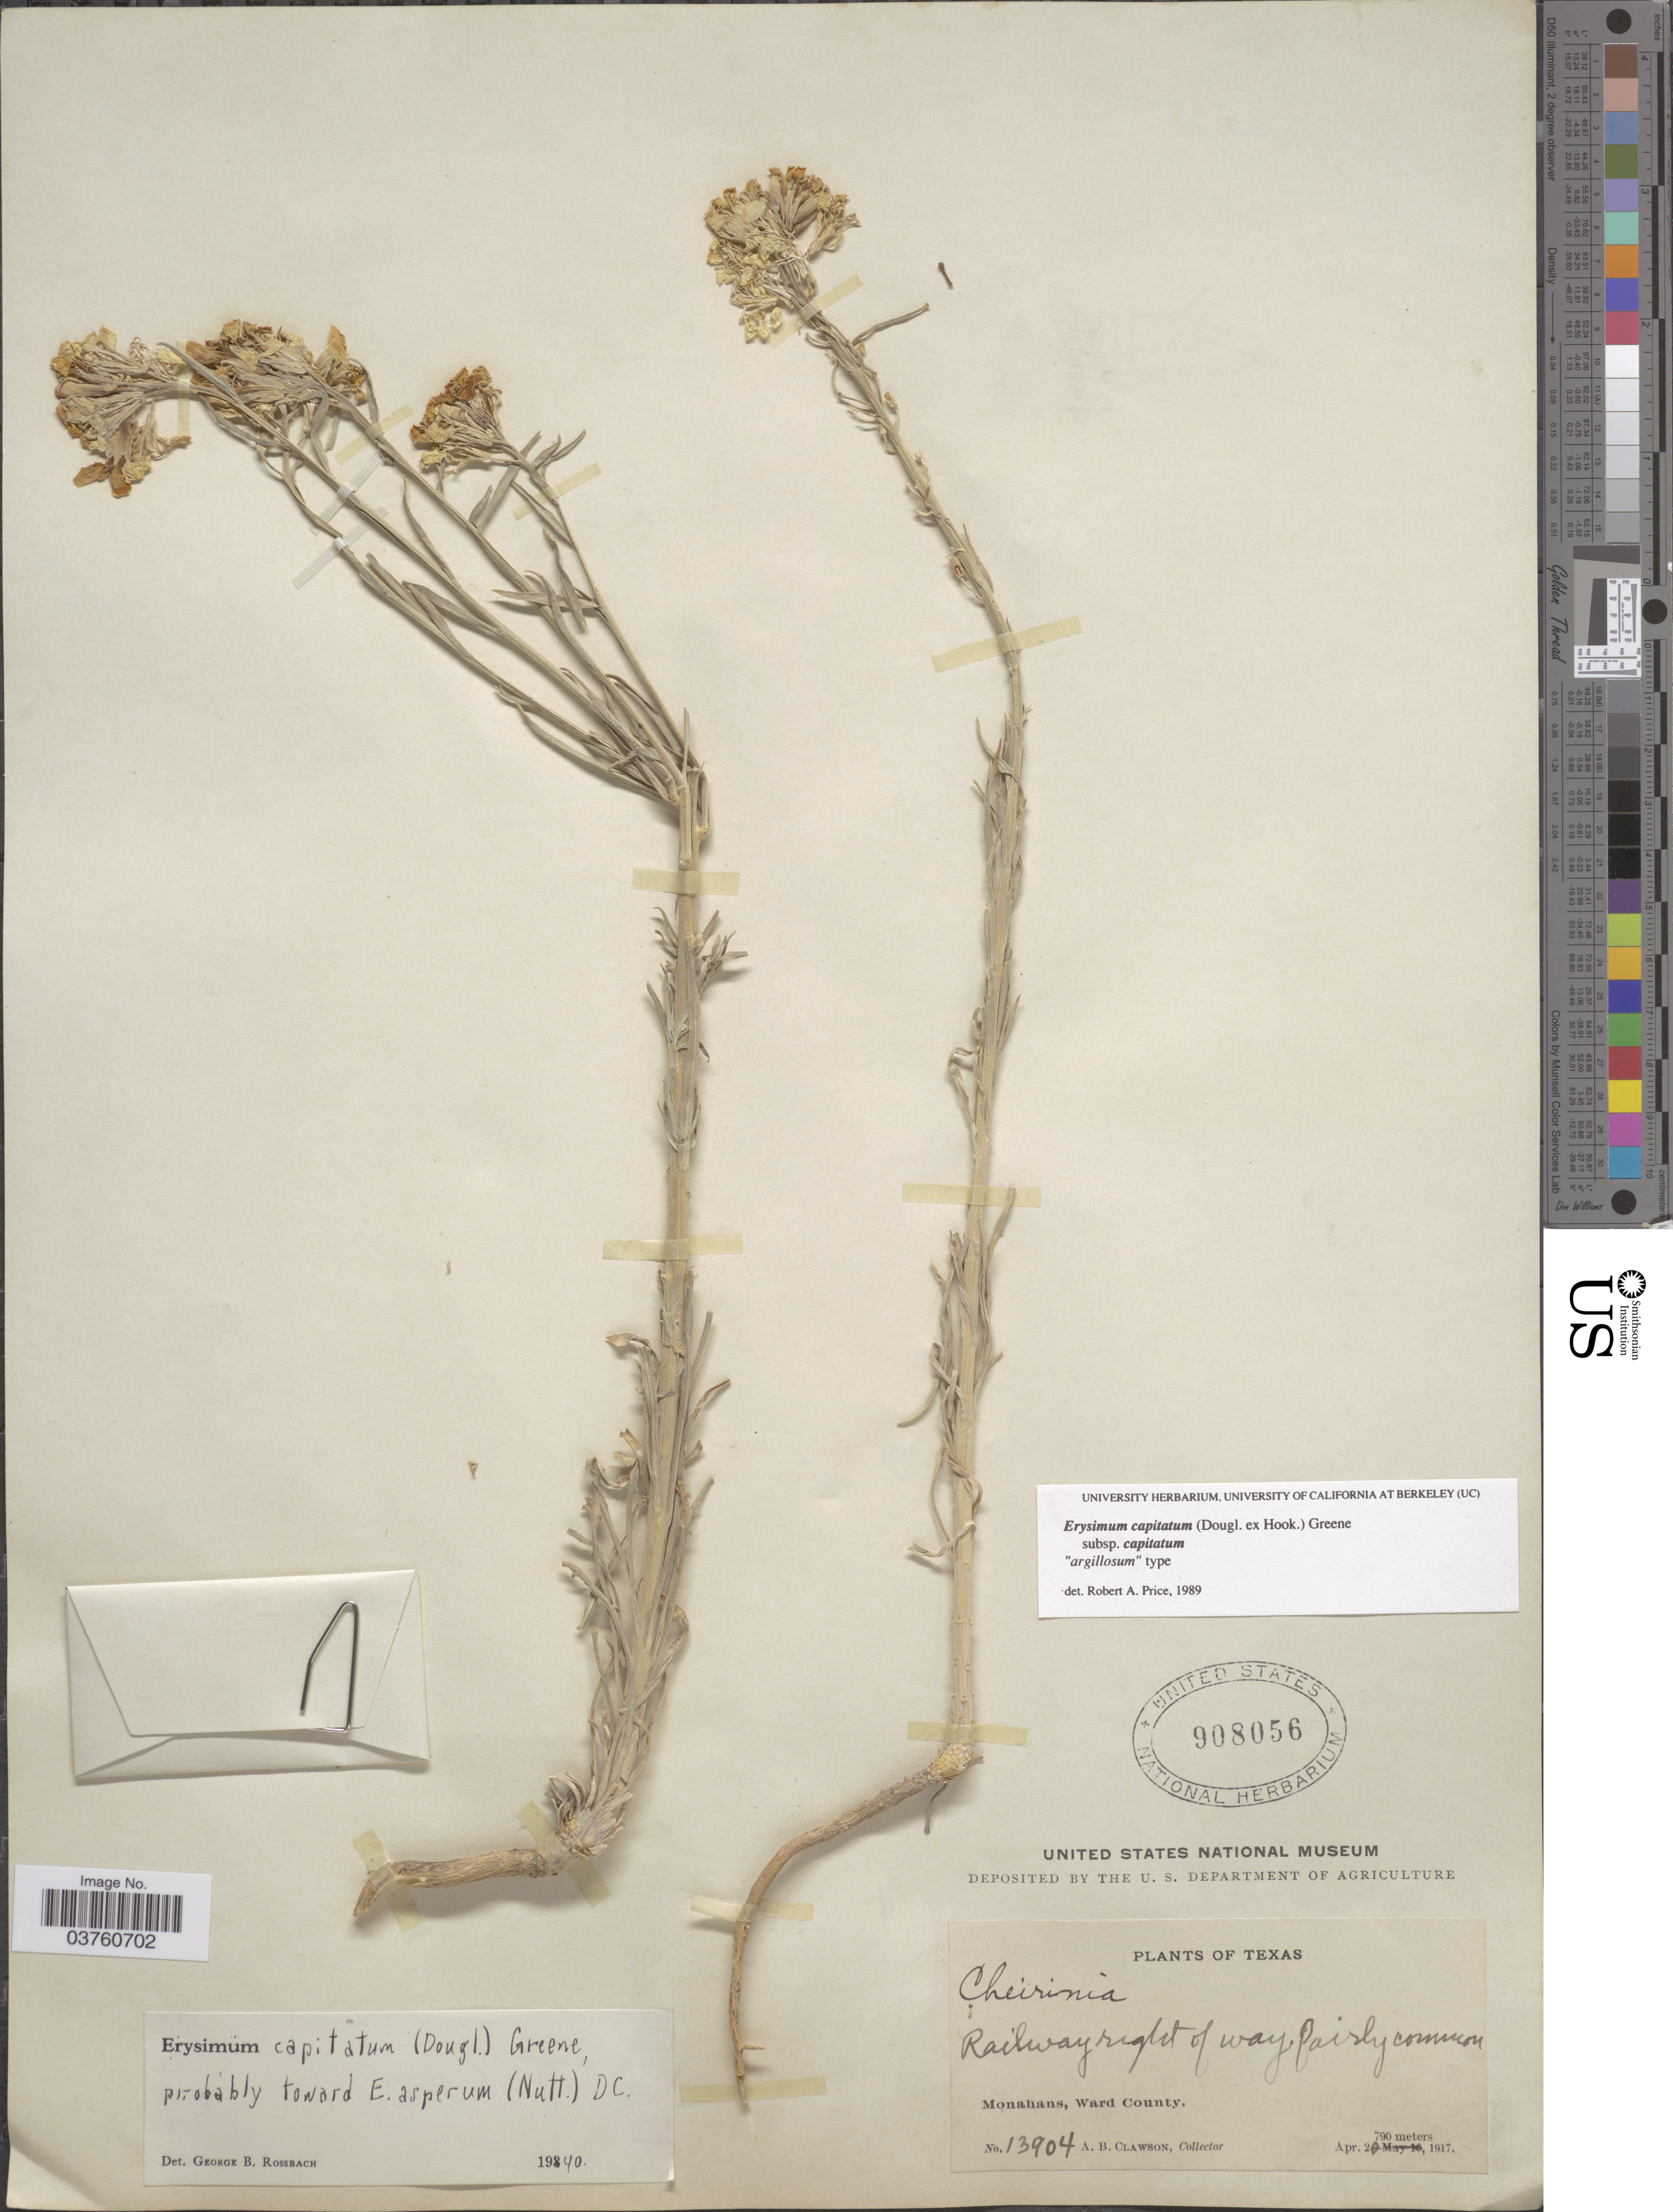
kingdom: Plantae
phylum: Tracheophyta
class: Magnoliopsida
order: Brassicales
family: Brassicaceae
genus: Erysimum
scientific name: Erysimum capitatum subsp. capitatum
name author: (Douglas ex Hook.) Greene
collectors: A. Clawson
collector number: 13904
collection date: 1917-04-20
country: United States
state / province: Texas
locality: Railway right of way. Monahans, Ward County.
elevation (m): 790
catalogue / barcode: US 908056